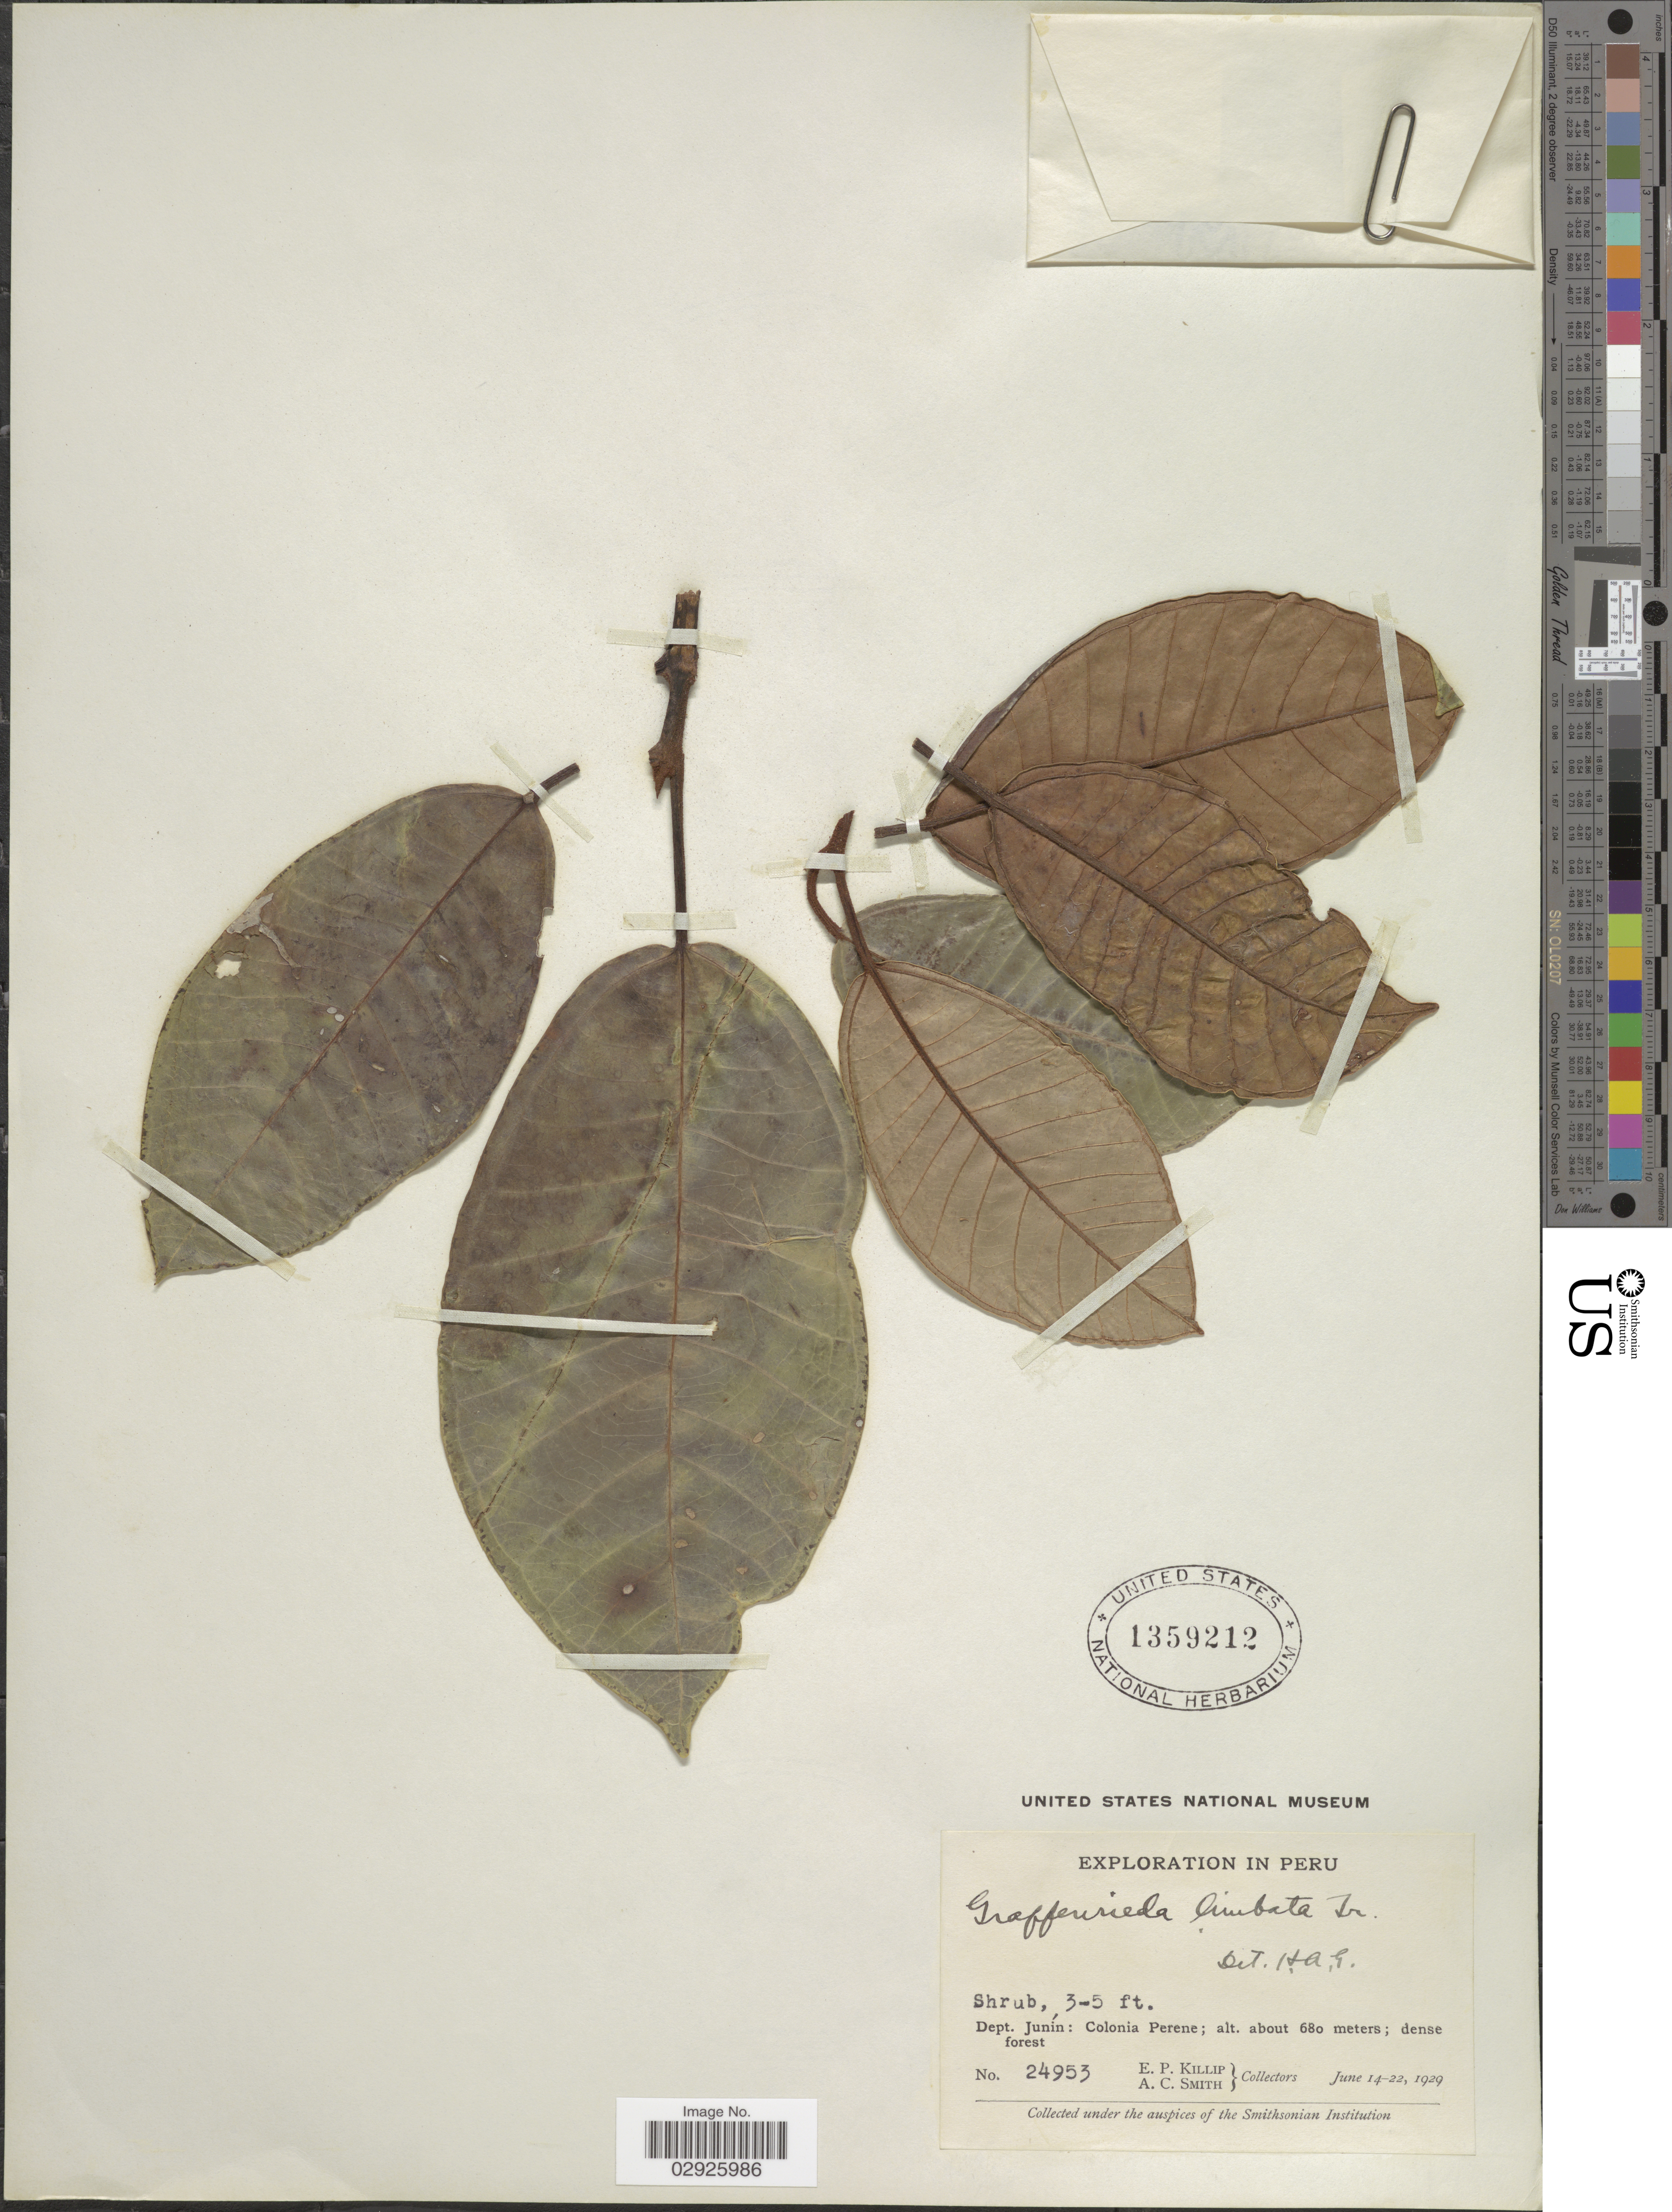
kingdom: Plantae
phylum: Tracheophyta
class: Magnoliopsida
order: Myrtales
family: Melastomataceae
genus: Graffenrieda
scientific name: Graffenrieda limbata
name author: Triana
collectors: E. P. Killip & A. C. Smith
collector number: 24953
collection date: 1929-06-14/1929-06-22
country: Peru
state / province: Junín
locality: Dept. Junín: Colonia Perene.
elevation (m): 680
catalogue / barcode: US 1359212